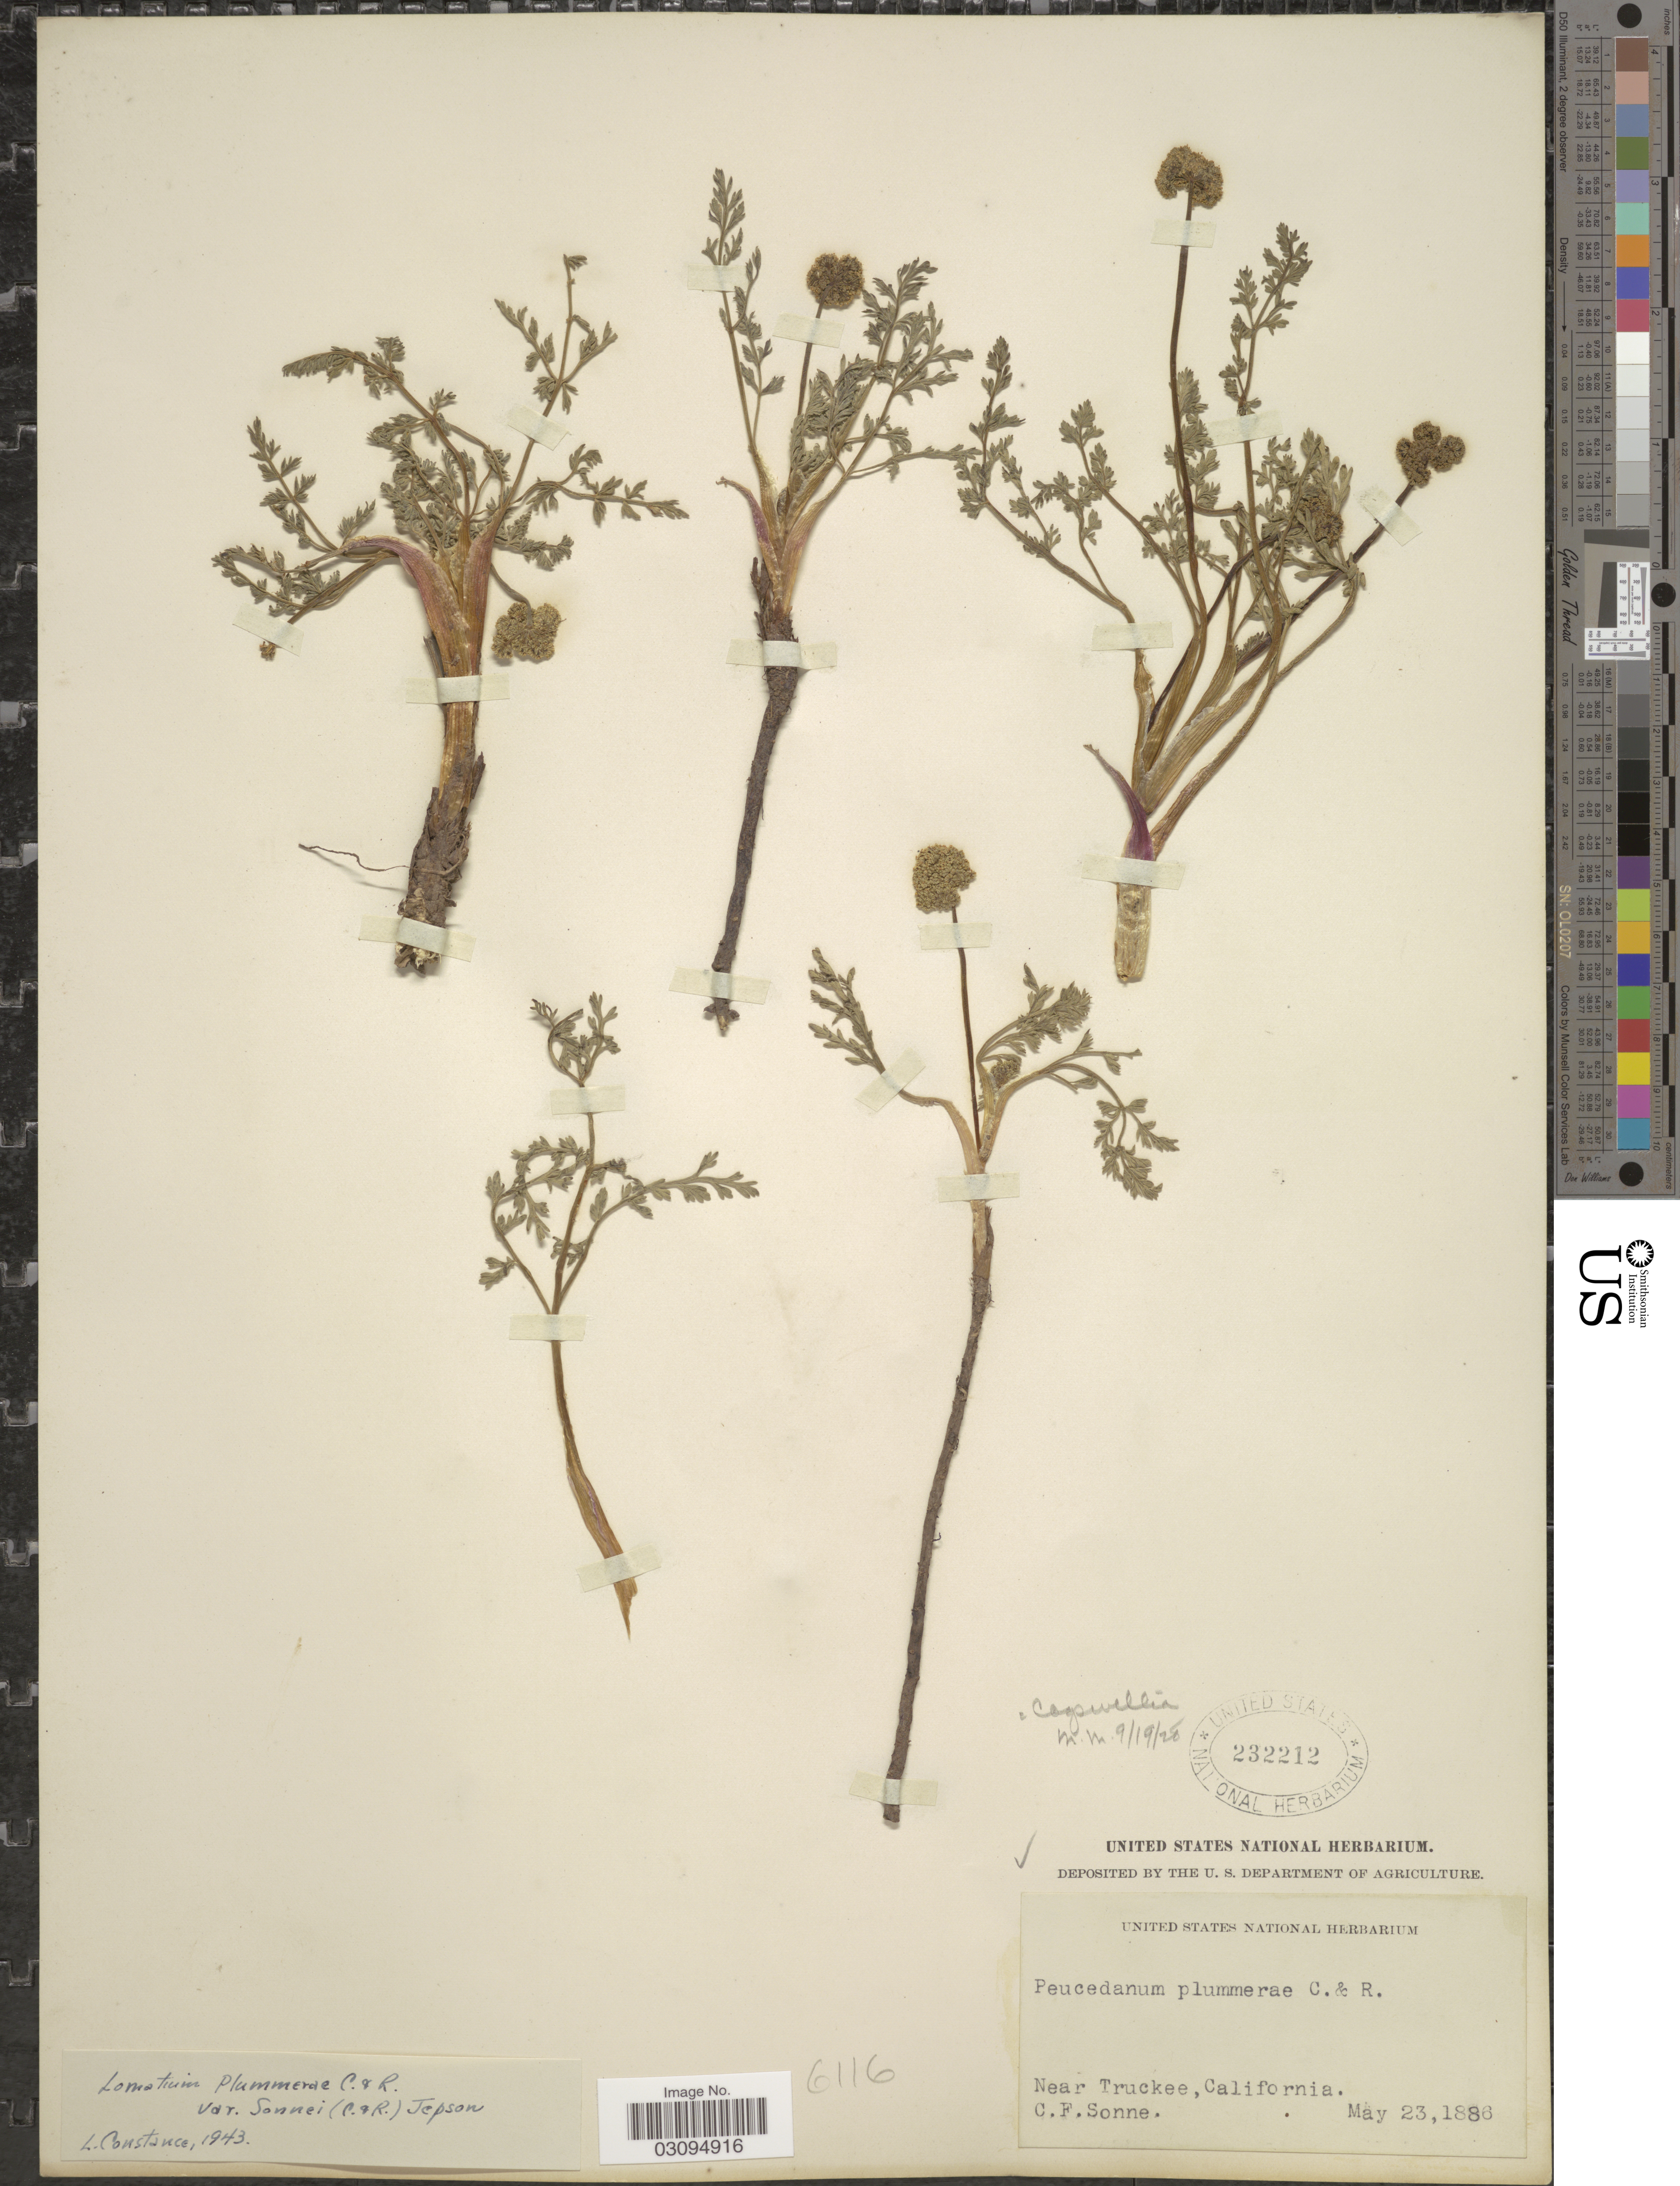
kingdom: Plantae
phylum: Tracheophyta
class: Magnoliopsida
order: Apiales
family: Apiaceae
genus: Lomatium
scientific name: Lomatium plummerae var. sonnei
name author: (J.M. Coult. & Rose) Jeps.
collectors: C. Sonne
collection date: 1886-05-23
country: United States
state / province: California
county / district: Nevada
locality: Near Truckee.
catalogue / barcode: US 232212